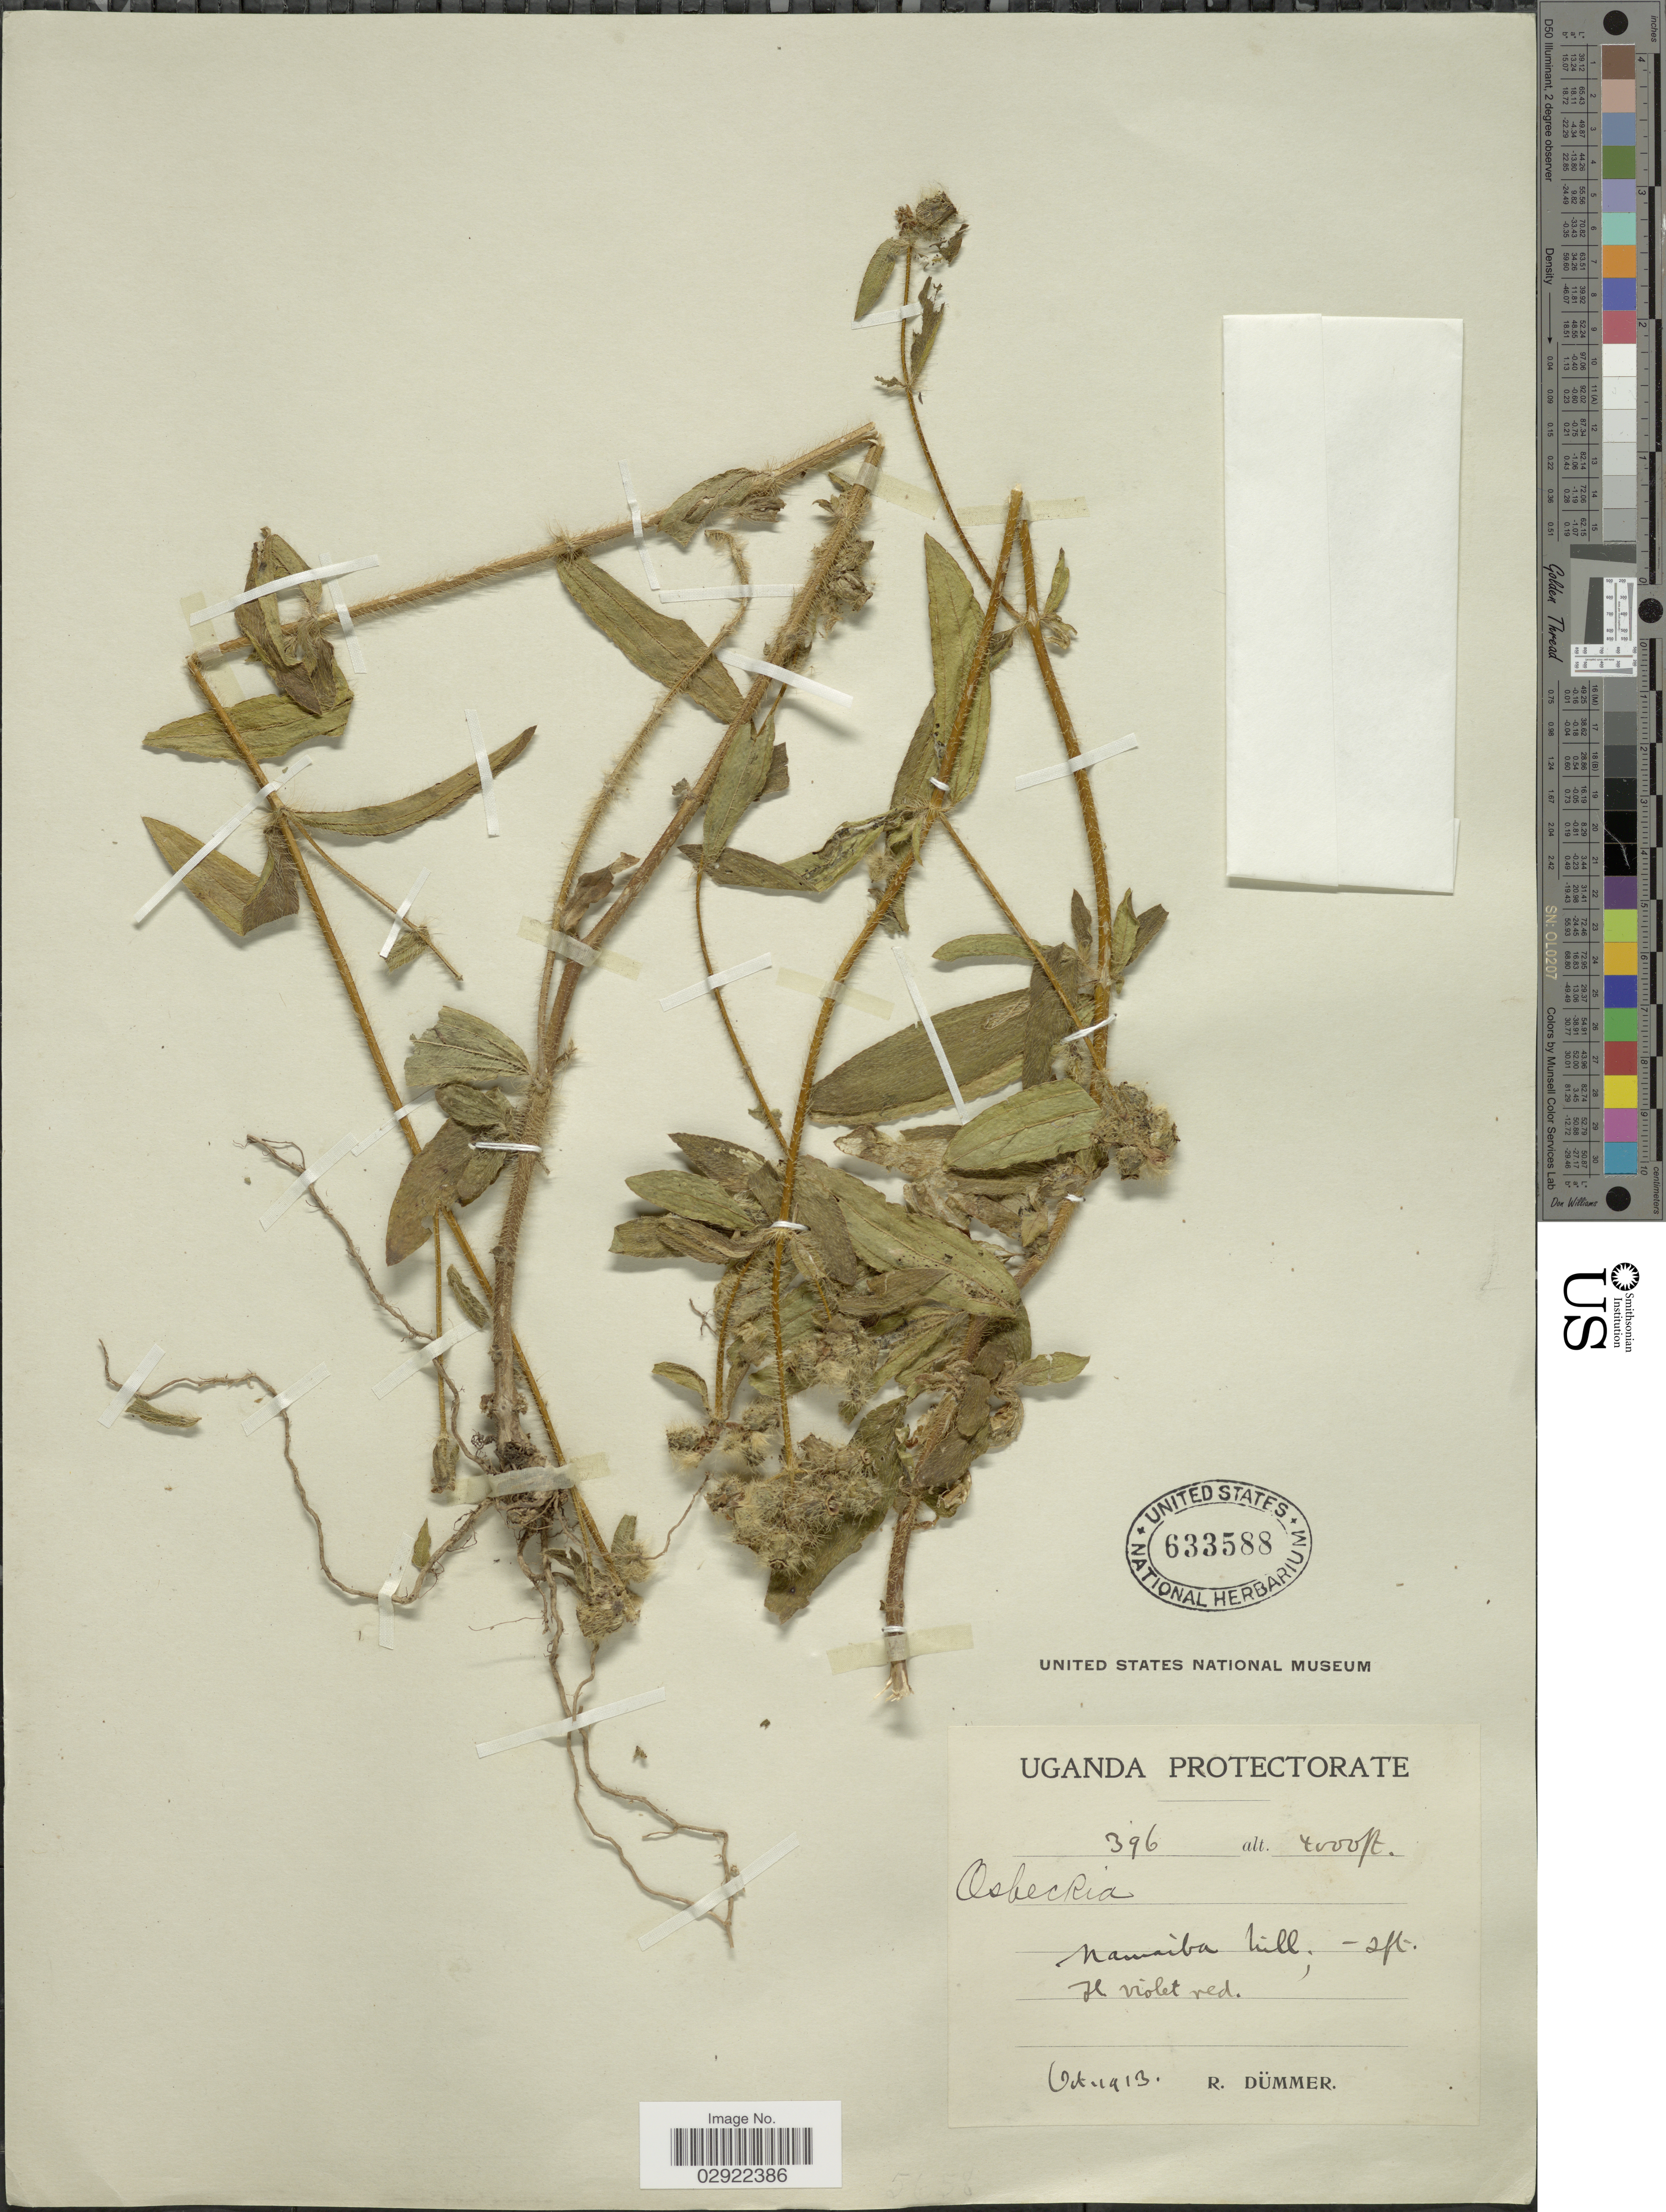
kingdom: Plantae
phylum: Tracheophyta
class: Magnoliopsida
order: Myrtales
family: Melastomataceae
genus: Antherotoma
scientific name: Antherotoma phaeotricha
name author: (Hochst.) Jacq.-Fél.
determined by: Strong, Mark T., (BOT), Smithsonian Institution - National Museum of Natural History (UNITED STATES)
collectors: R. A. Dümmer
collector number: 396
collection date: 1913-10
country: Uganda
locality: Namaiba.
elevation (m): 1219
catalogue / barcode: US 633588